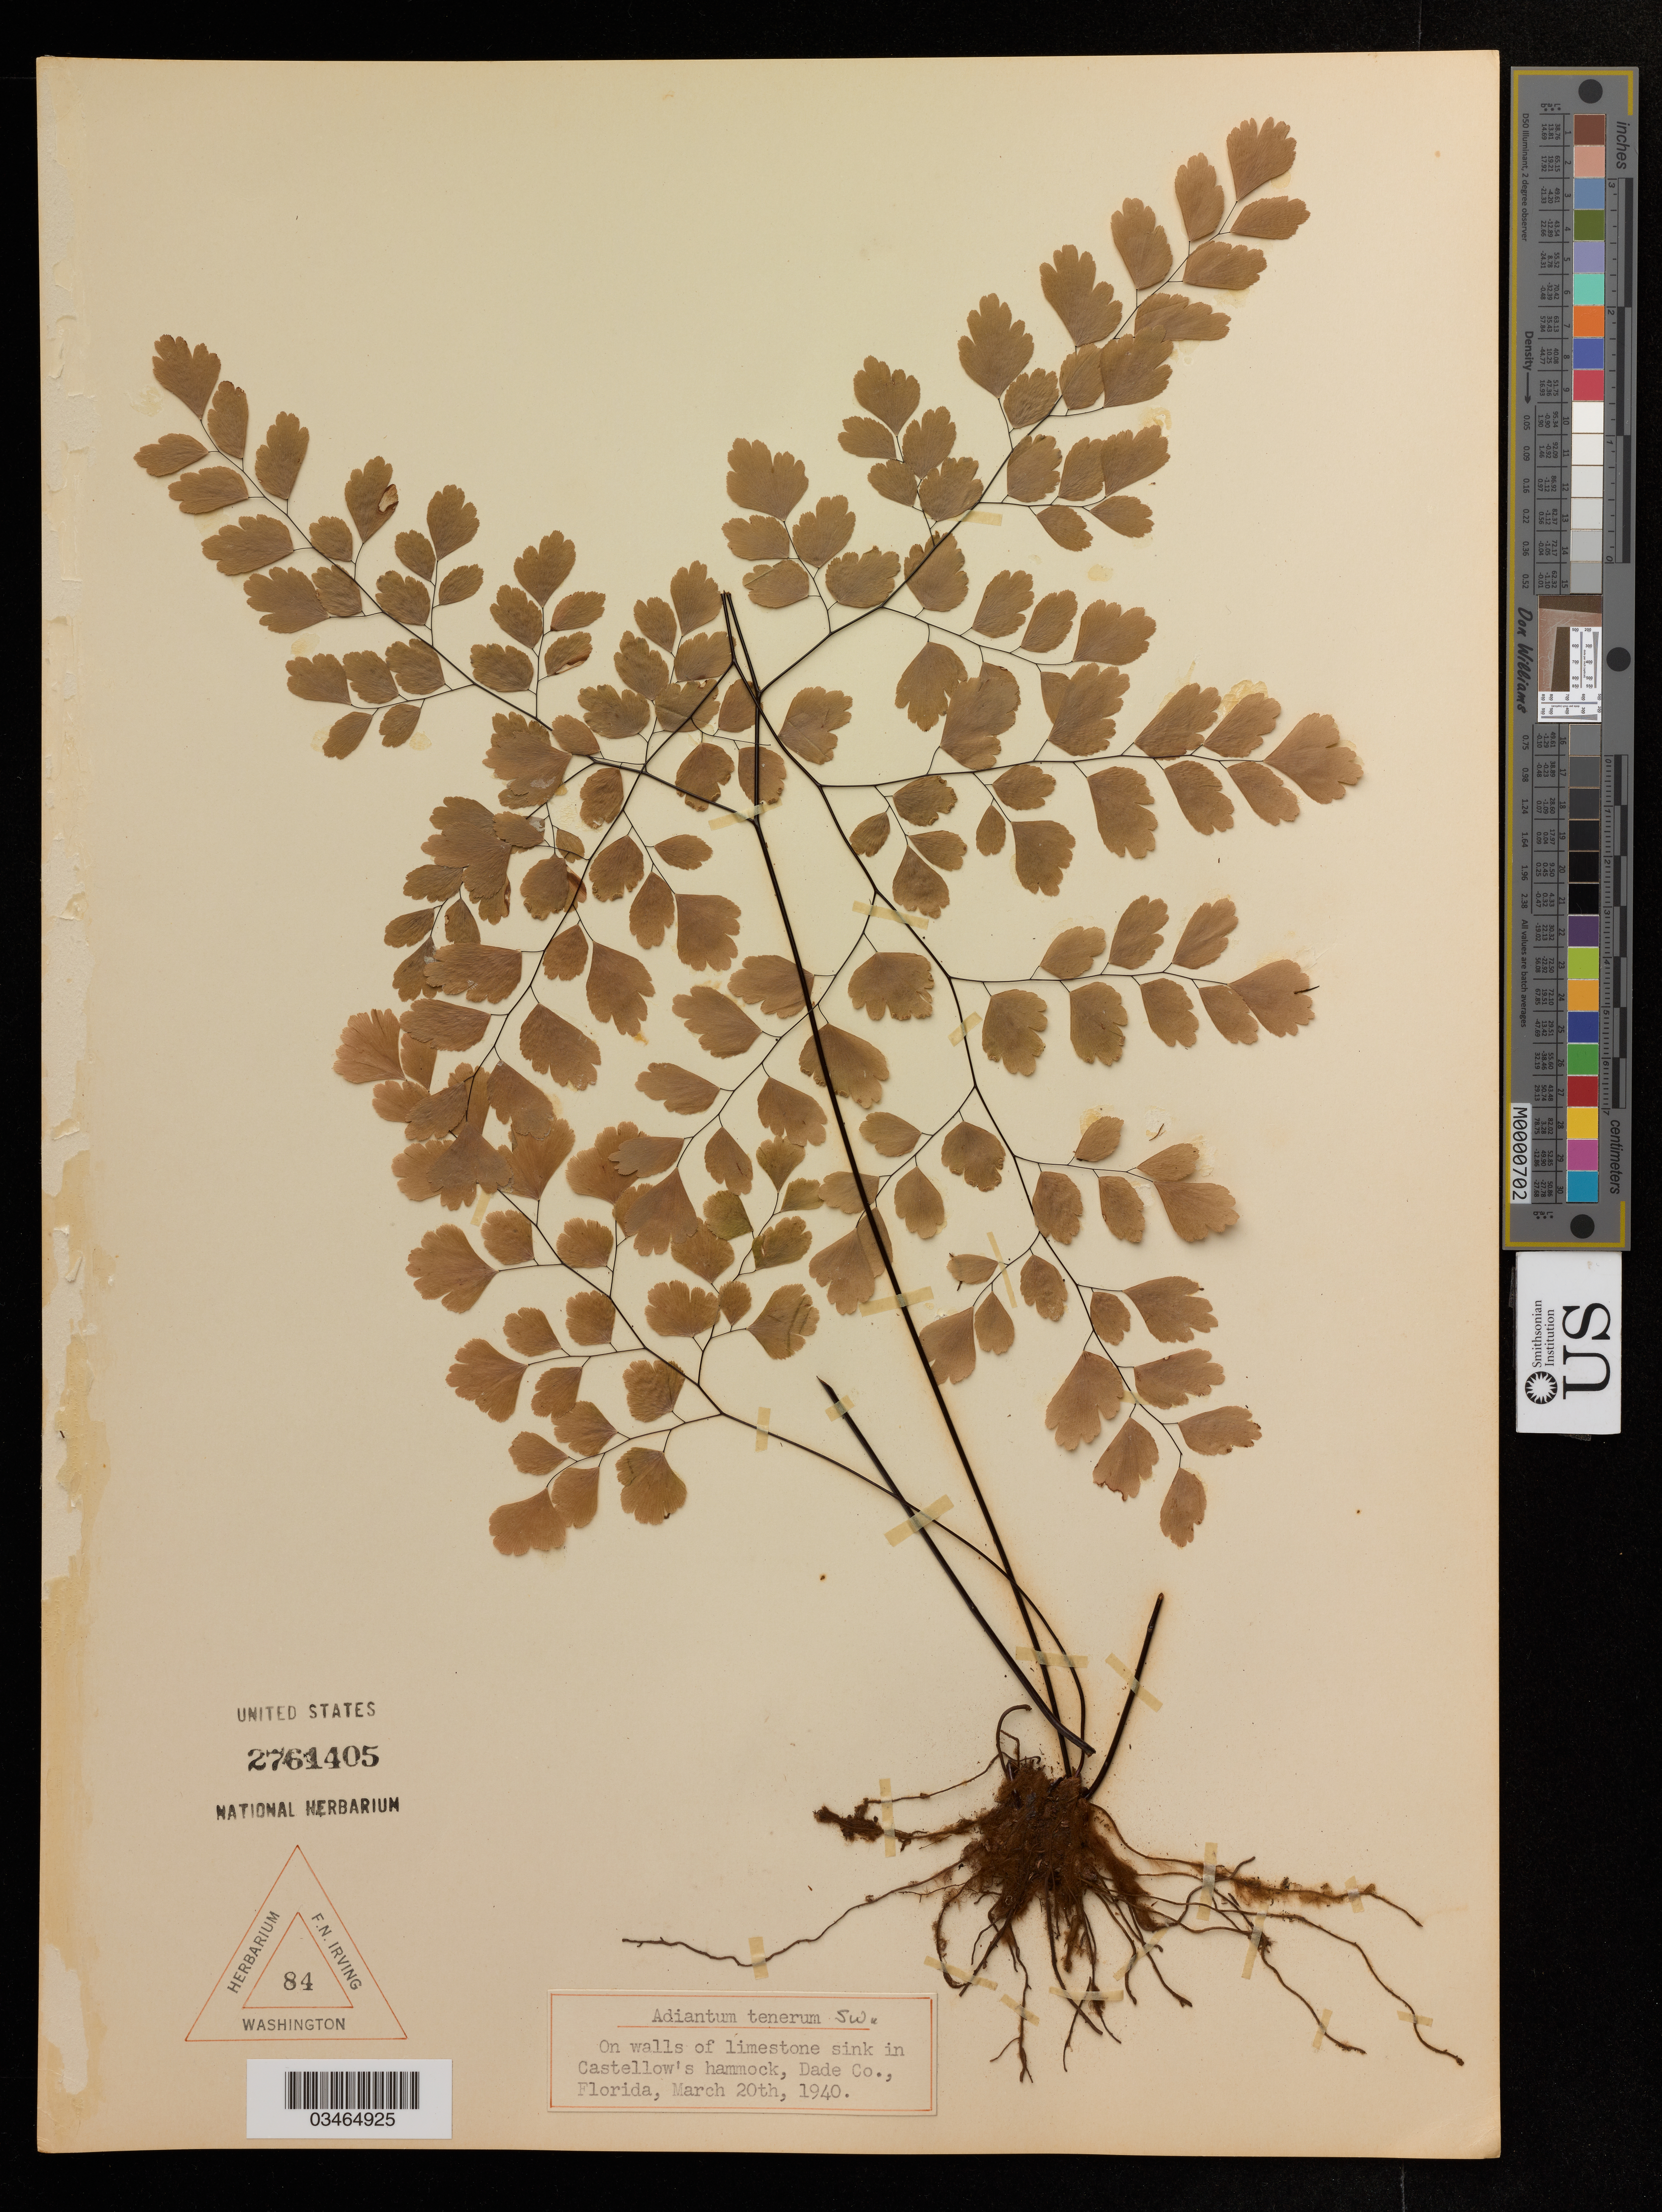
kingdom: Plantae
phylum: Tracheophyta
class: Polypodiopsida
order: Polypodiales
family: Pteridaceae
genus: Adiantum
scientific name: Adiantum tenerum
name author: Sw.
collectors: ex herb. F.N. Irving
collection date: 1940-03-20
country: United States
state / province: Florida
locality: Castellow's hammock, Dade Co.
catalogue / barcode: US 2761405